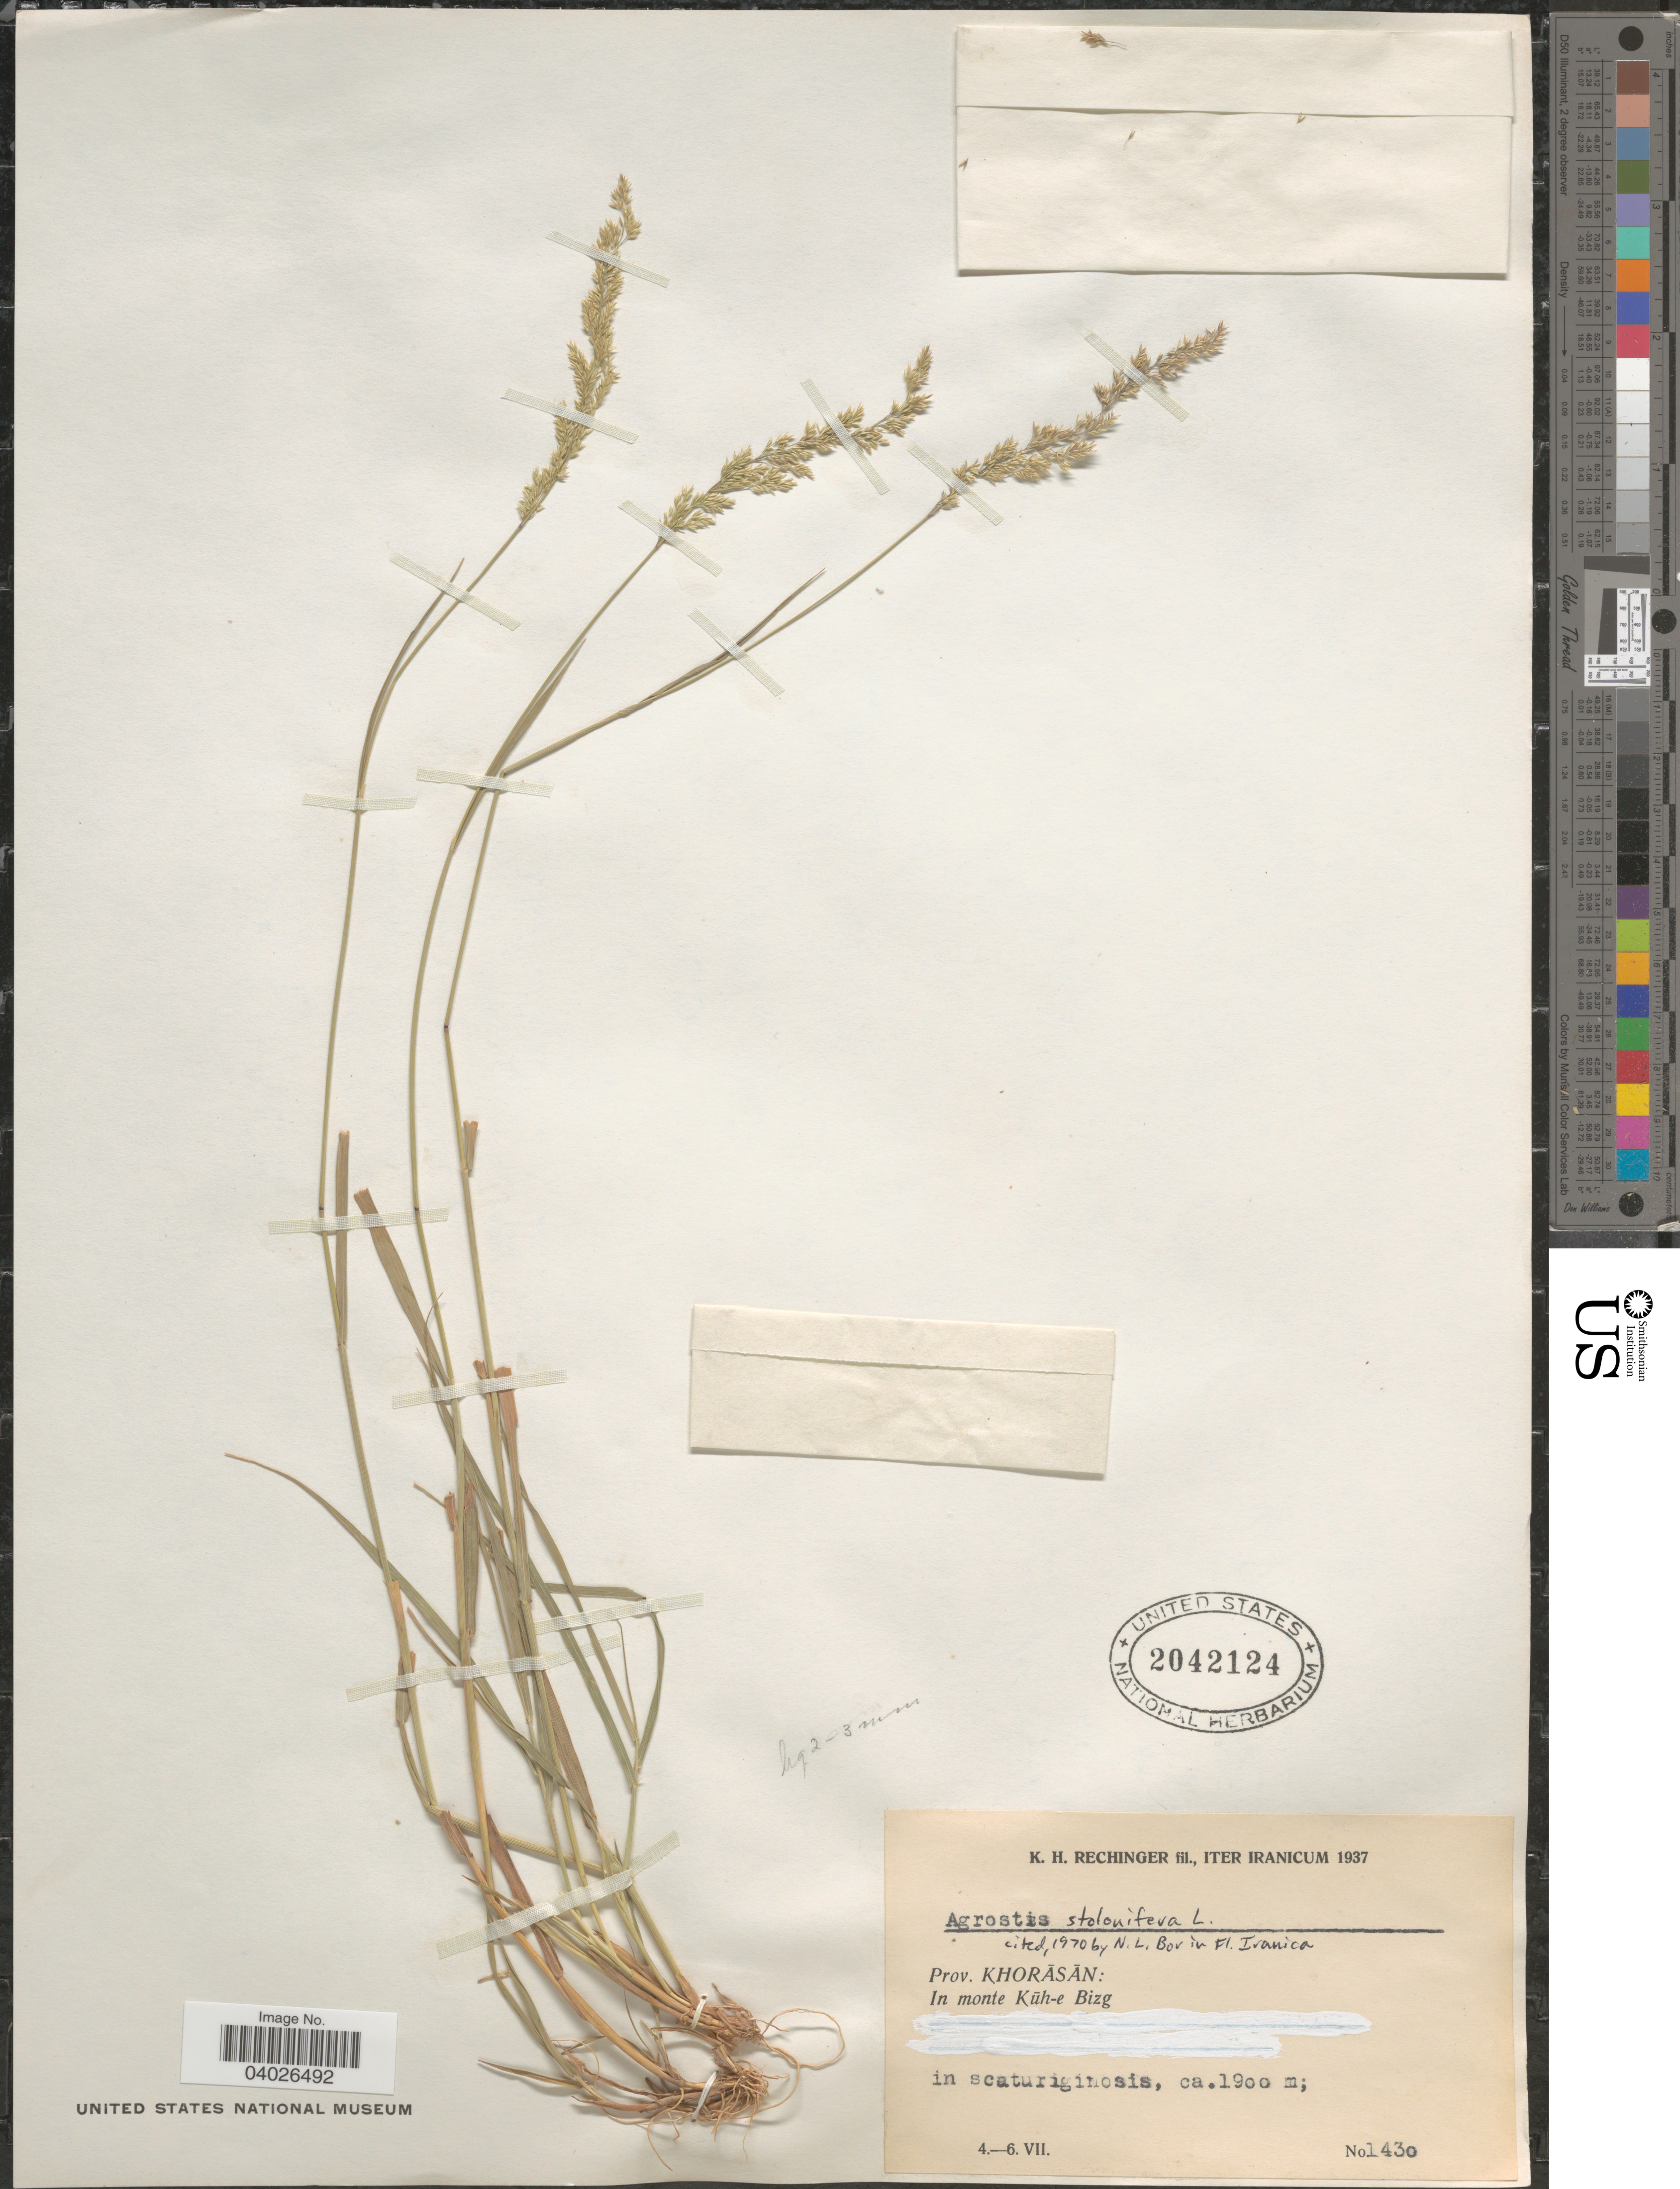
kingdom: Plantae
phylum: Tracheophyta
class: Liliopsida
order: Poales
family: Poaceae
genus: Agrostis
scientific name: Agrostis stolonifera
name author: L.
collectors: K. H. Rechinger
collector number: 1430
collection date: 1937-07-04/1937-07-06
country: Iran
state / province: Khorasan [obsolete]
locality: Iter Iranicum. Prov. Khorāsān: In monte Kūh-e Bizg.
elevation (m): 1900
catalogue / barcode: US 2042124